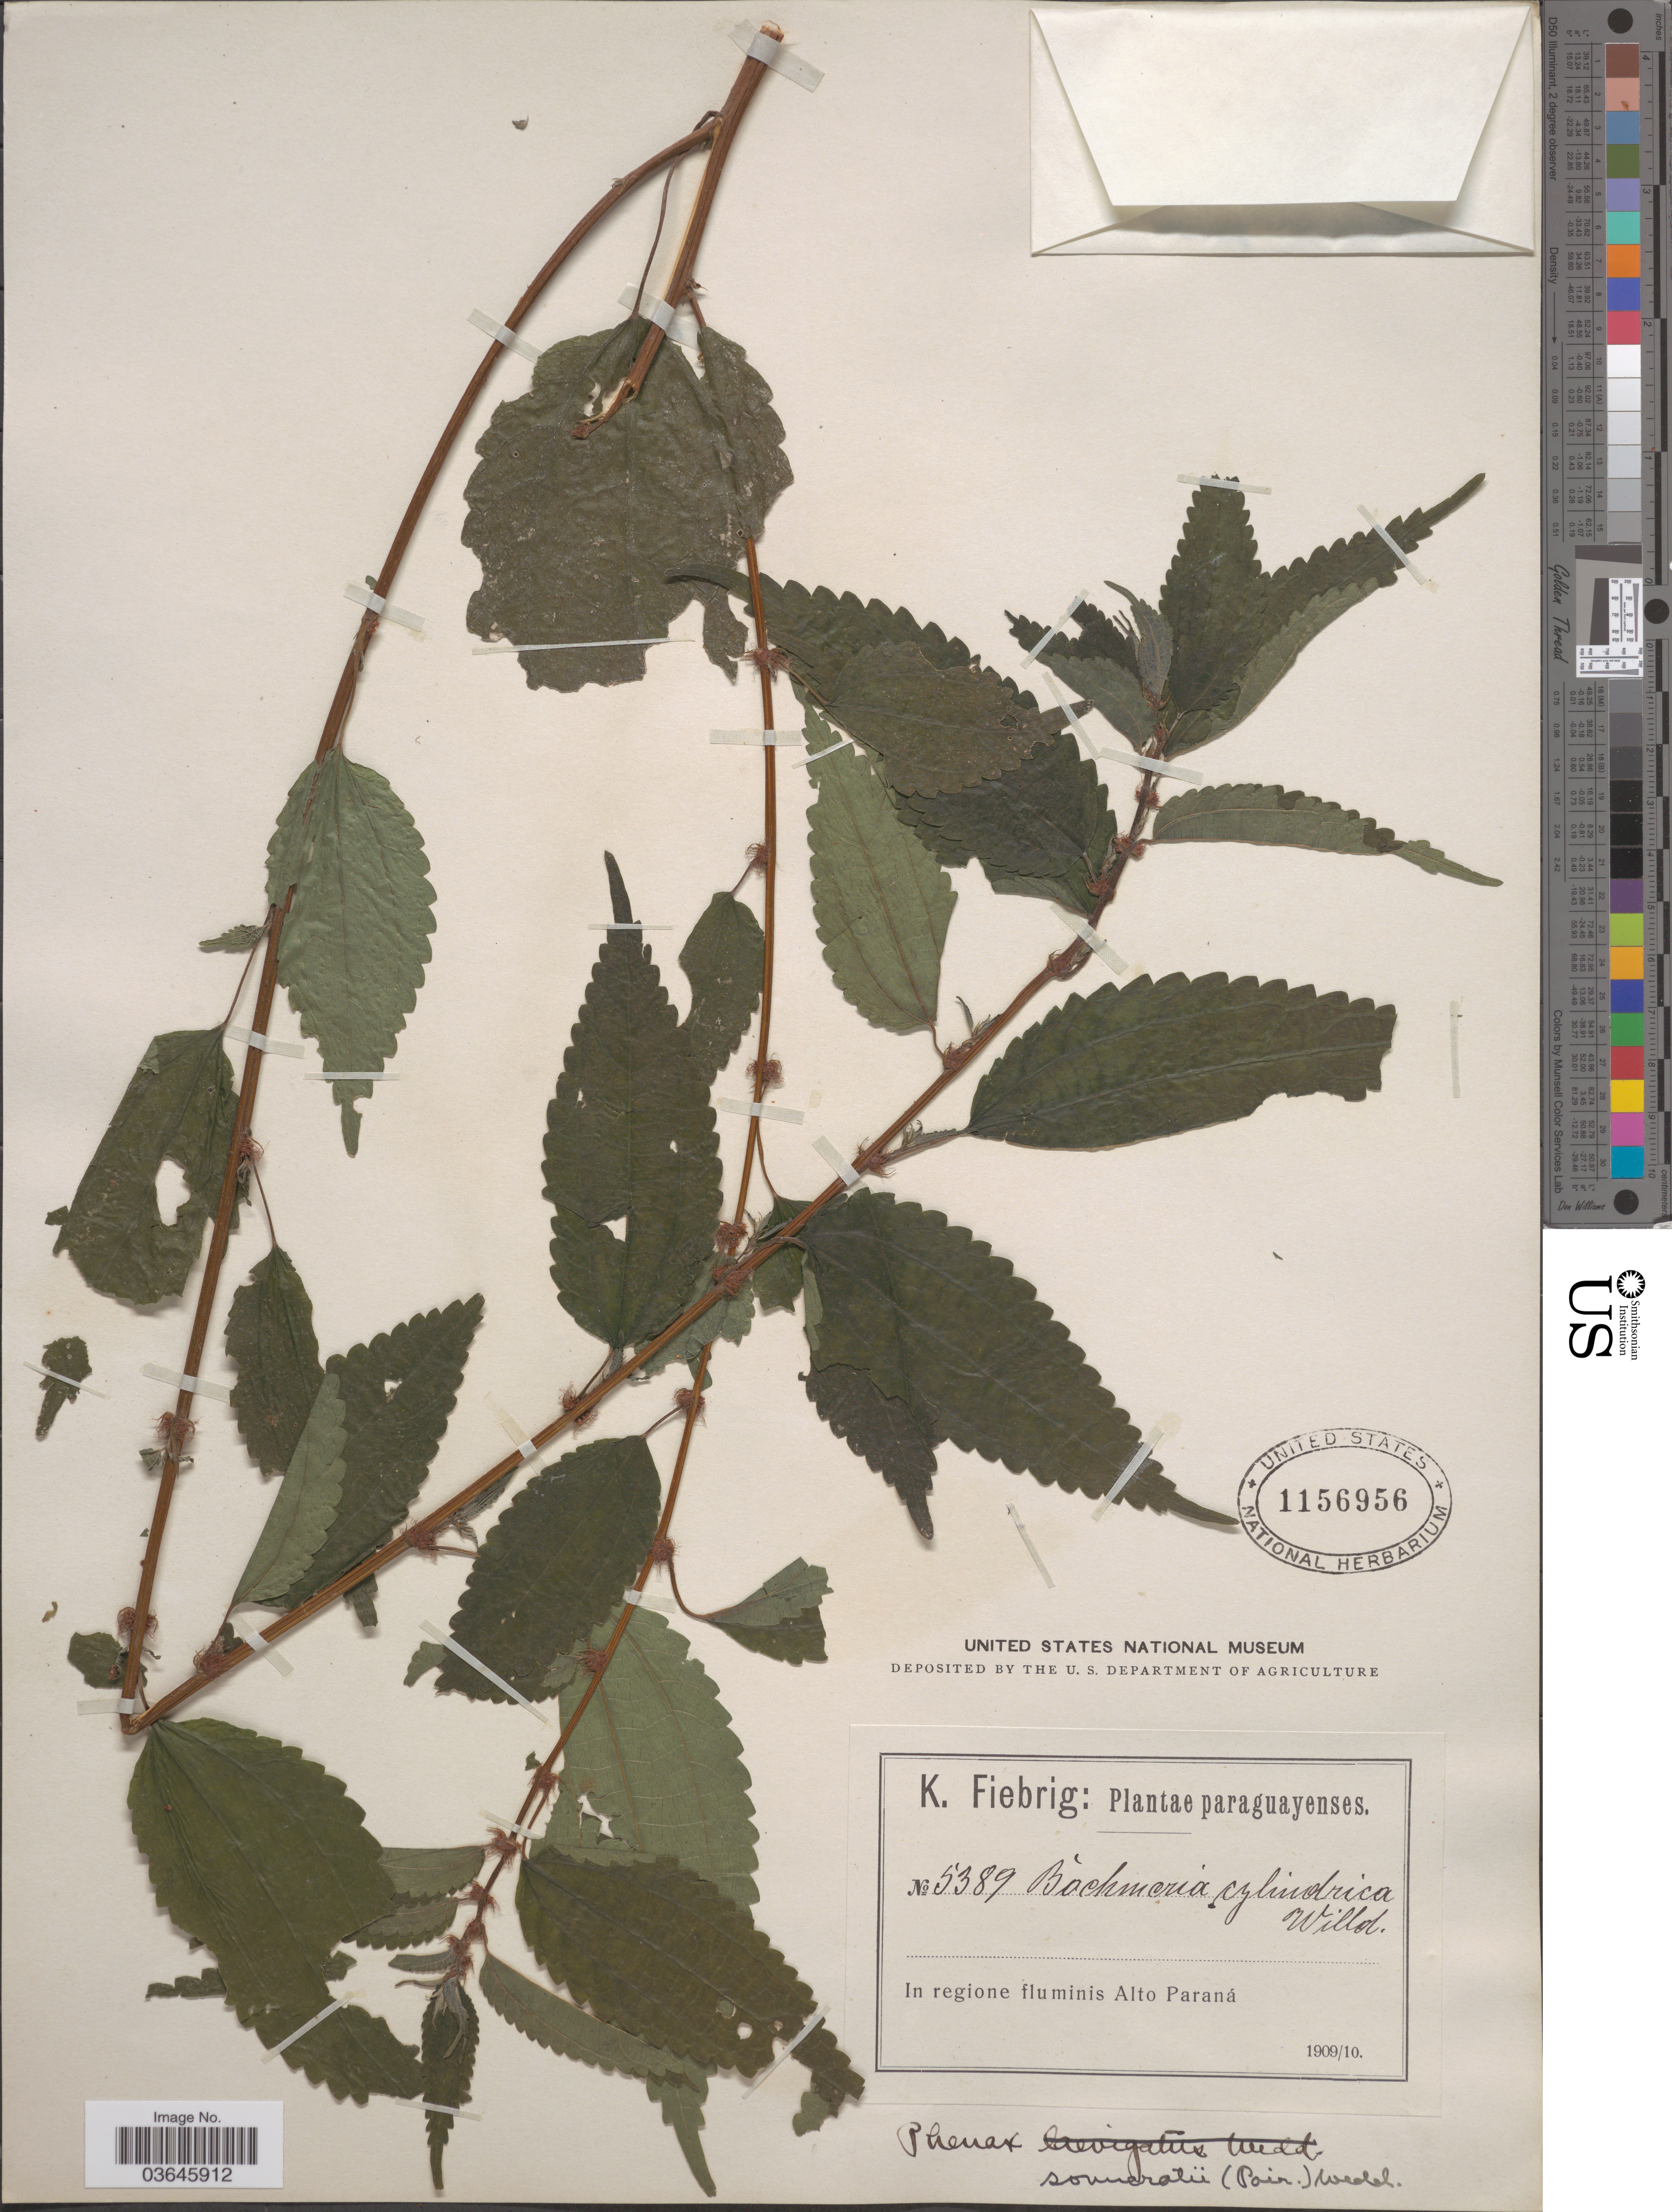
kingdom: Plantae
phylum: Tracheophyta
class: Magnoliopsida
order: Rosales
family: Urticaceae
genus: Phenax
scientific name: Phenax sonneratii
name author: (Poir.) Wedd.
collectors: K. Fiebrig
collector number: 5389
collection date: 1909/1910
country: Paraguay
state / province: Alto Parana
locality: In regione fluminis Alto Paraná.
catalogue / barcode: US 1156956